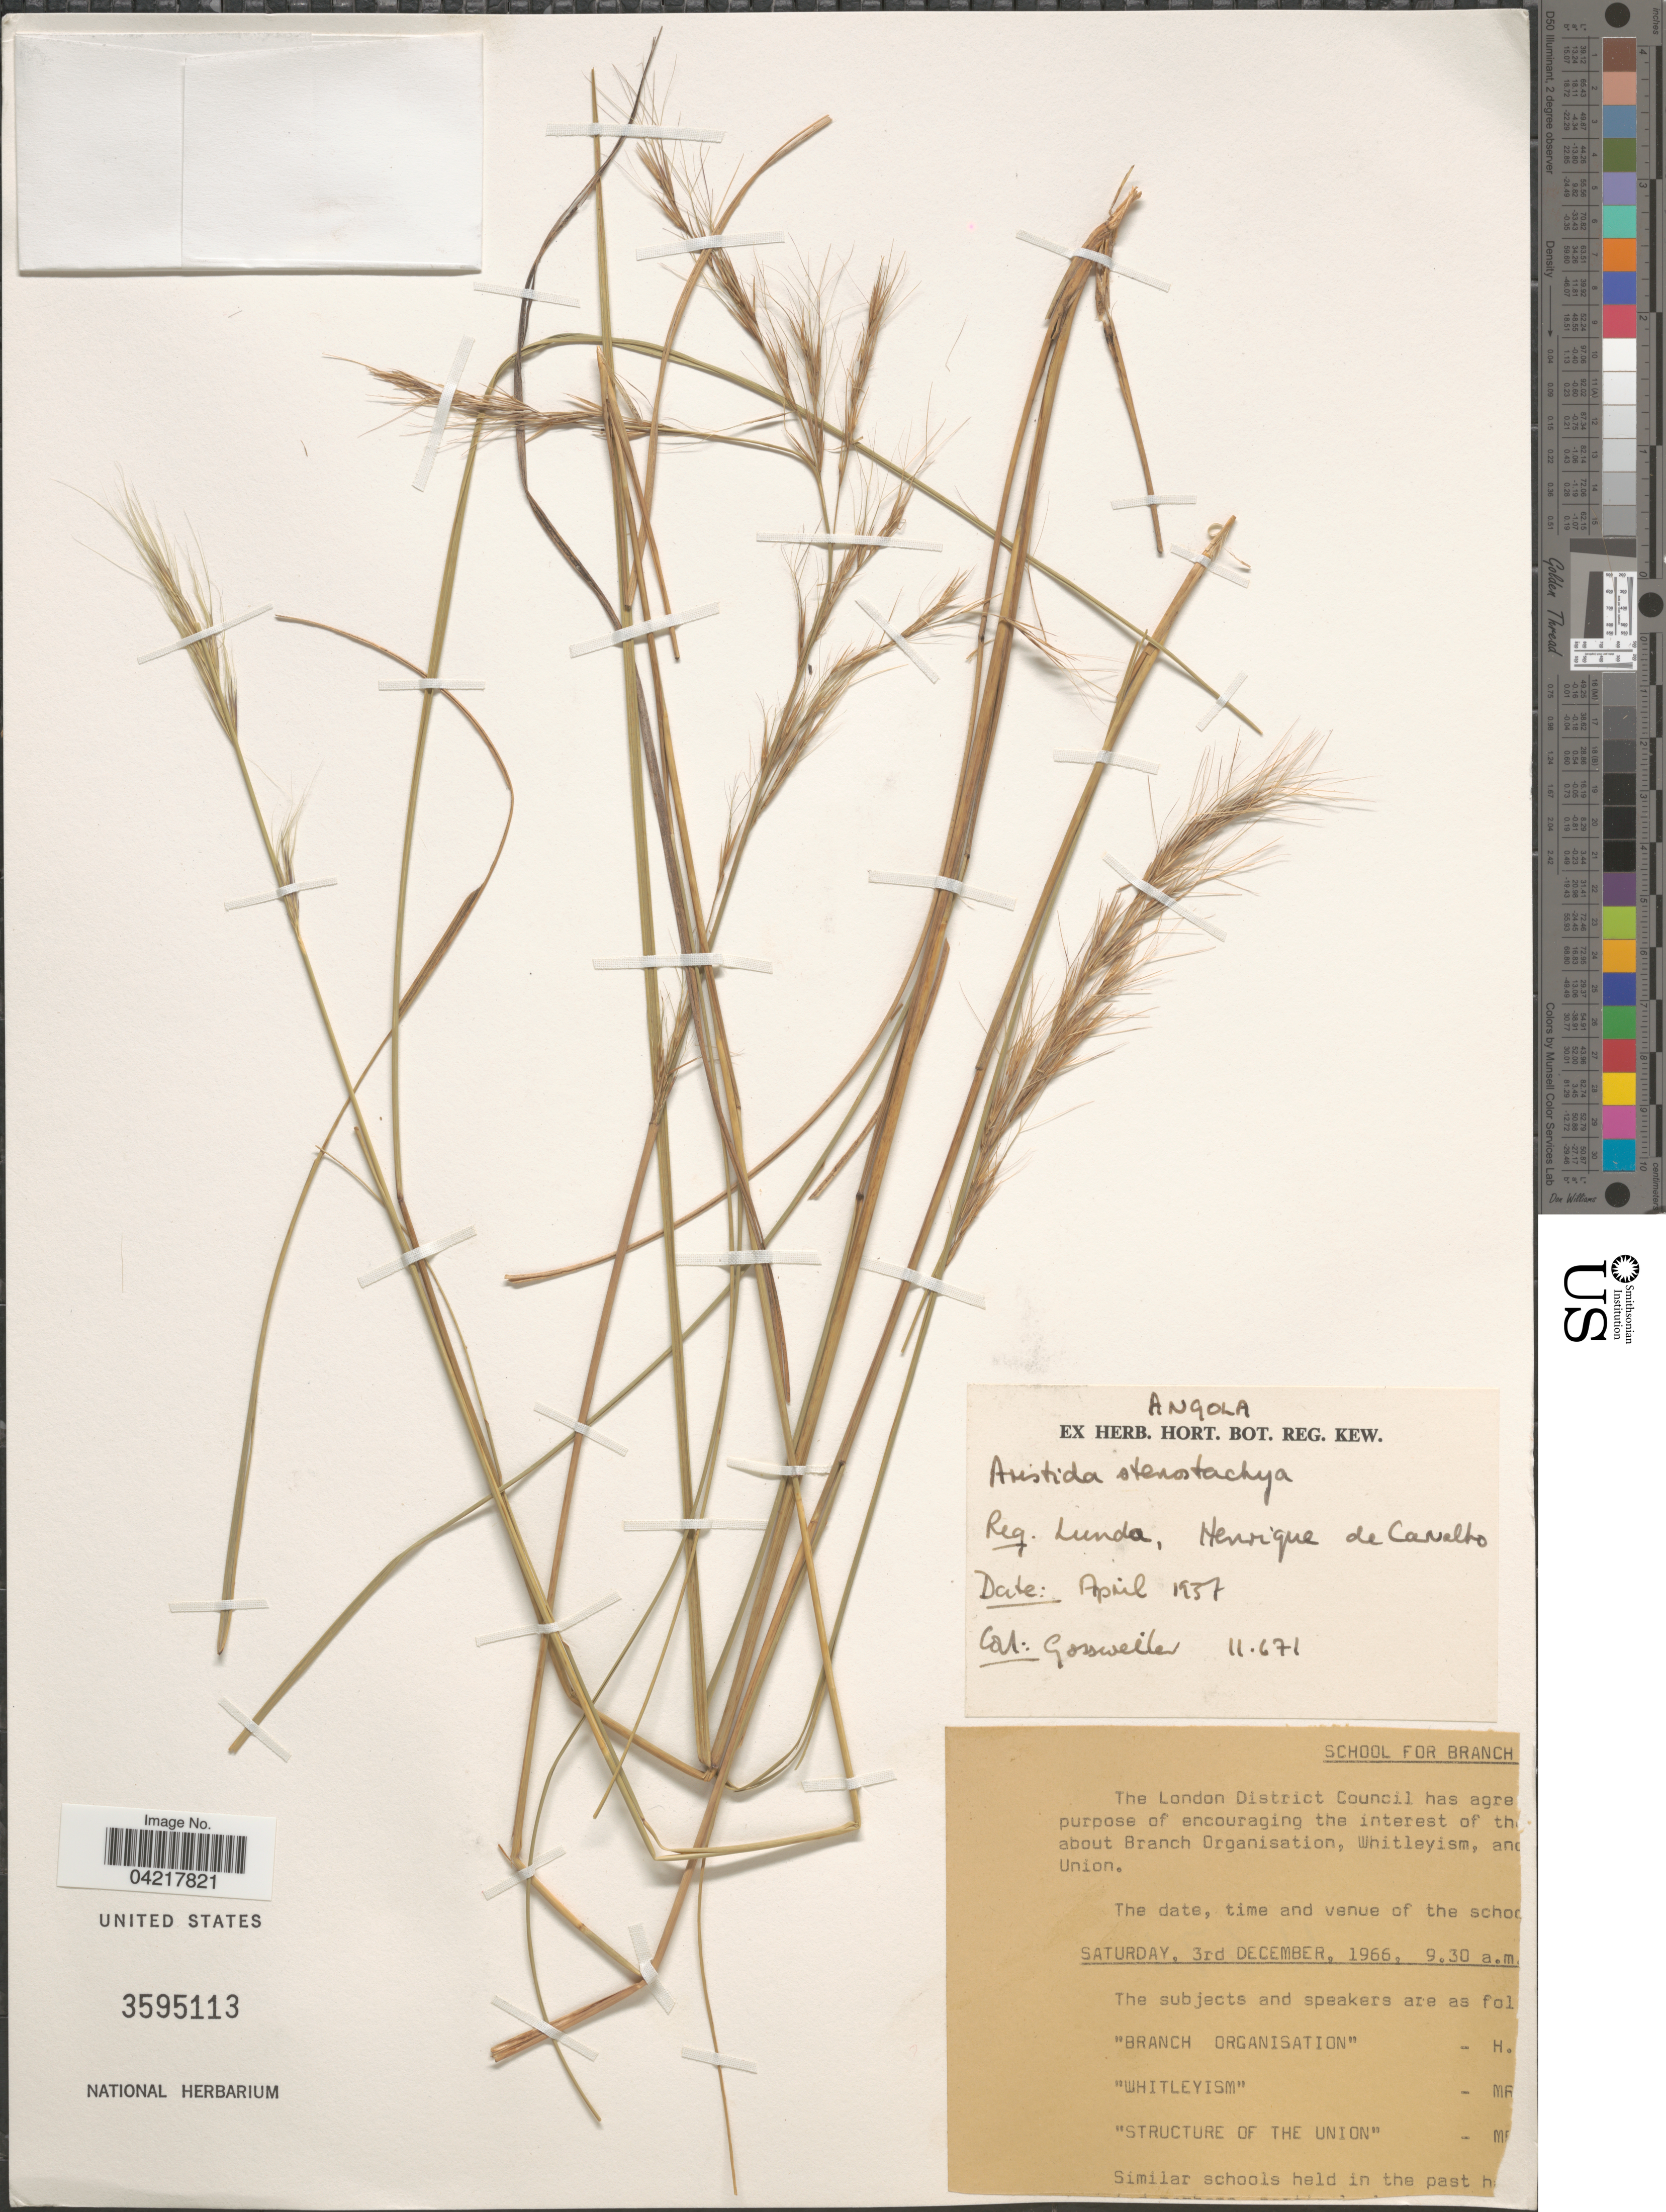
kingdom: Plantae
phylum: Tracheophyta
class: Liliopsida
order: Poales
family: Poaceae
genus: Aristida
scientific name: Aristida stenostachya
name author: Clayton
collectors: -. Gossweiler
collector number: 11671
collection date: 1937-04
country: Angola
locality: Reg. Lunda, Henrique de Carvalho.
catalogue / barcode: US 3595113